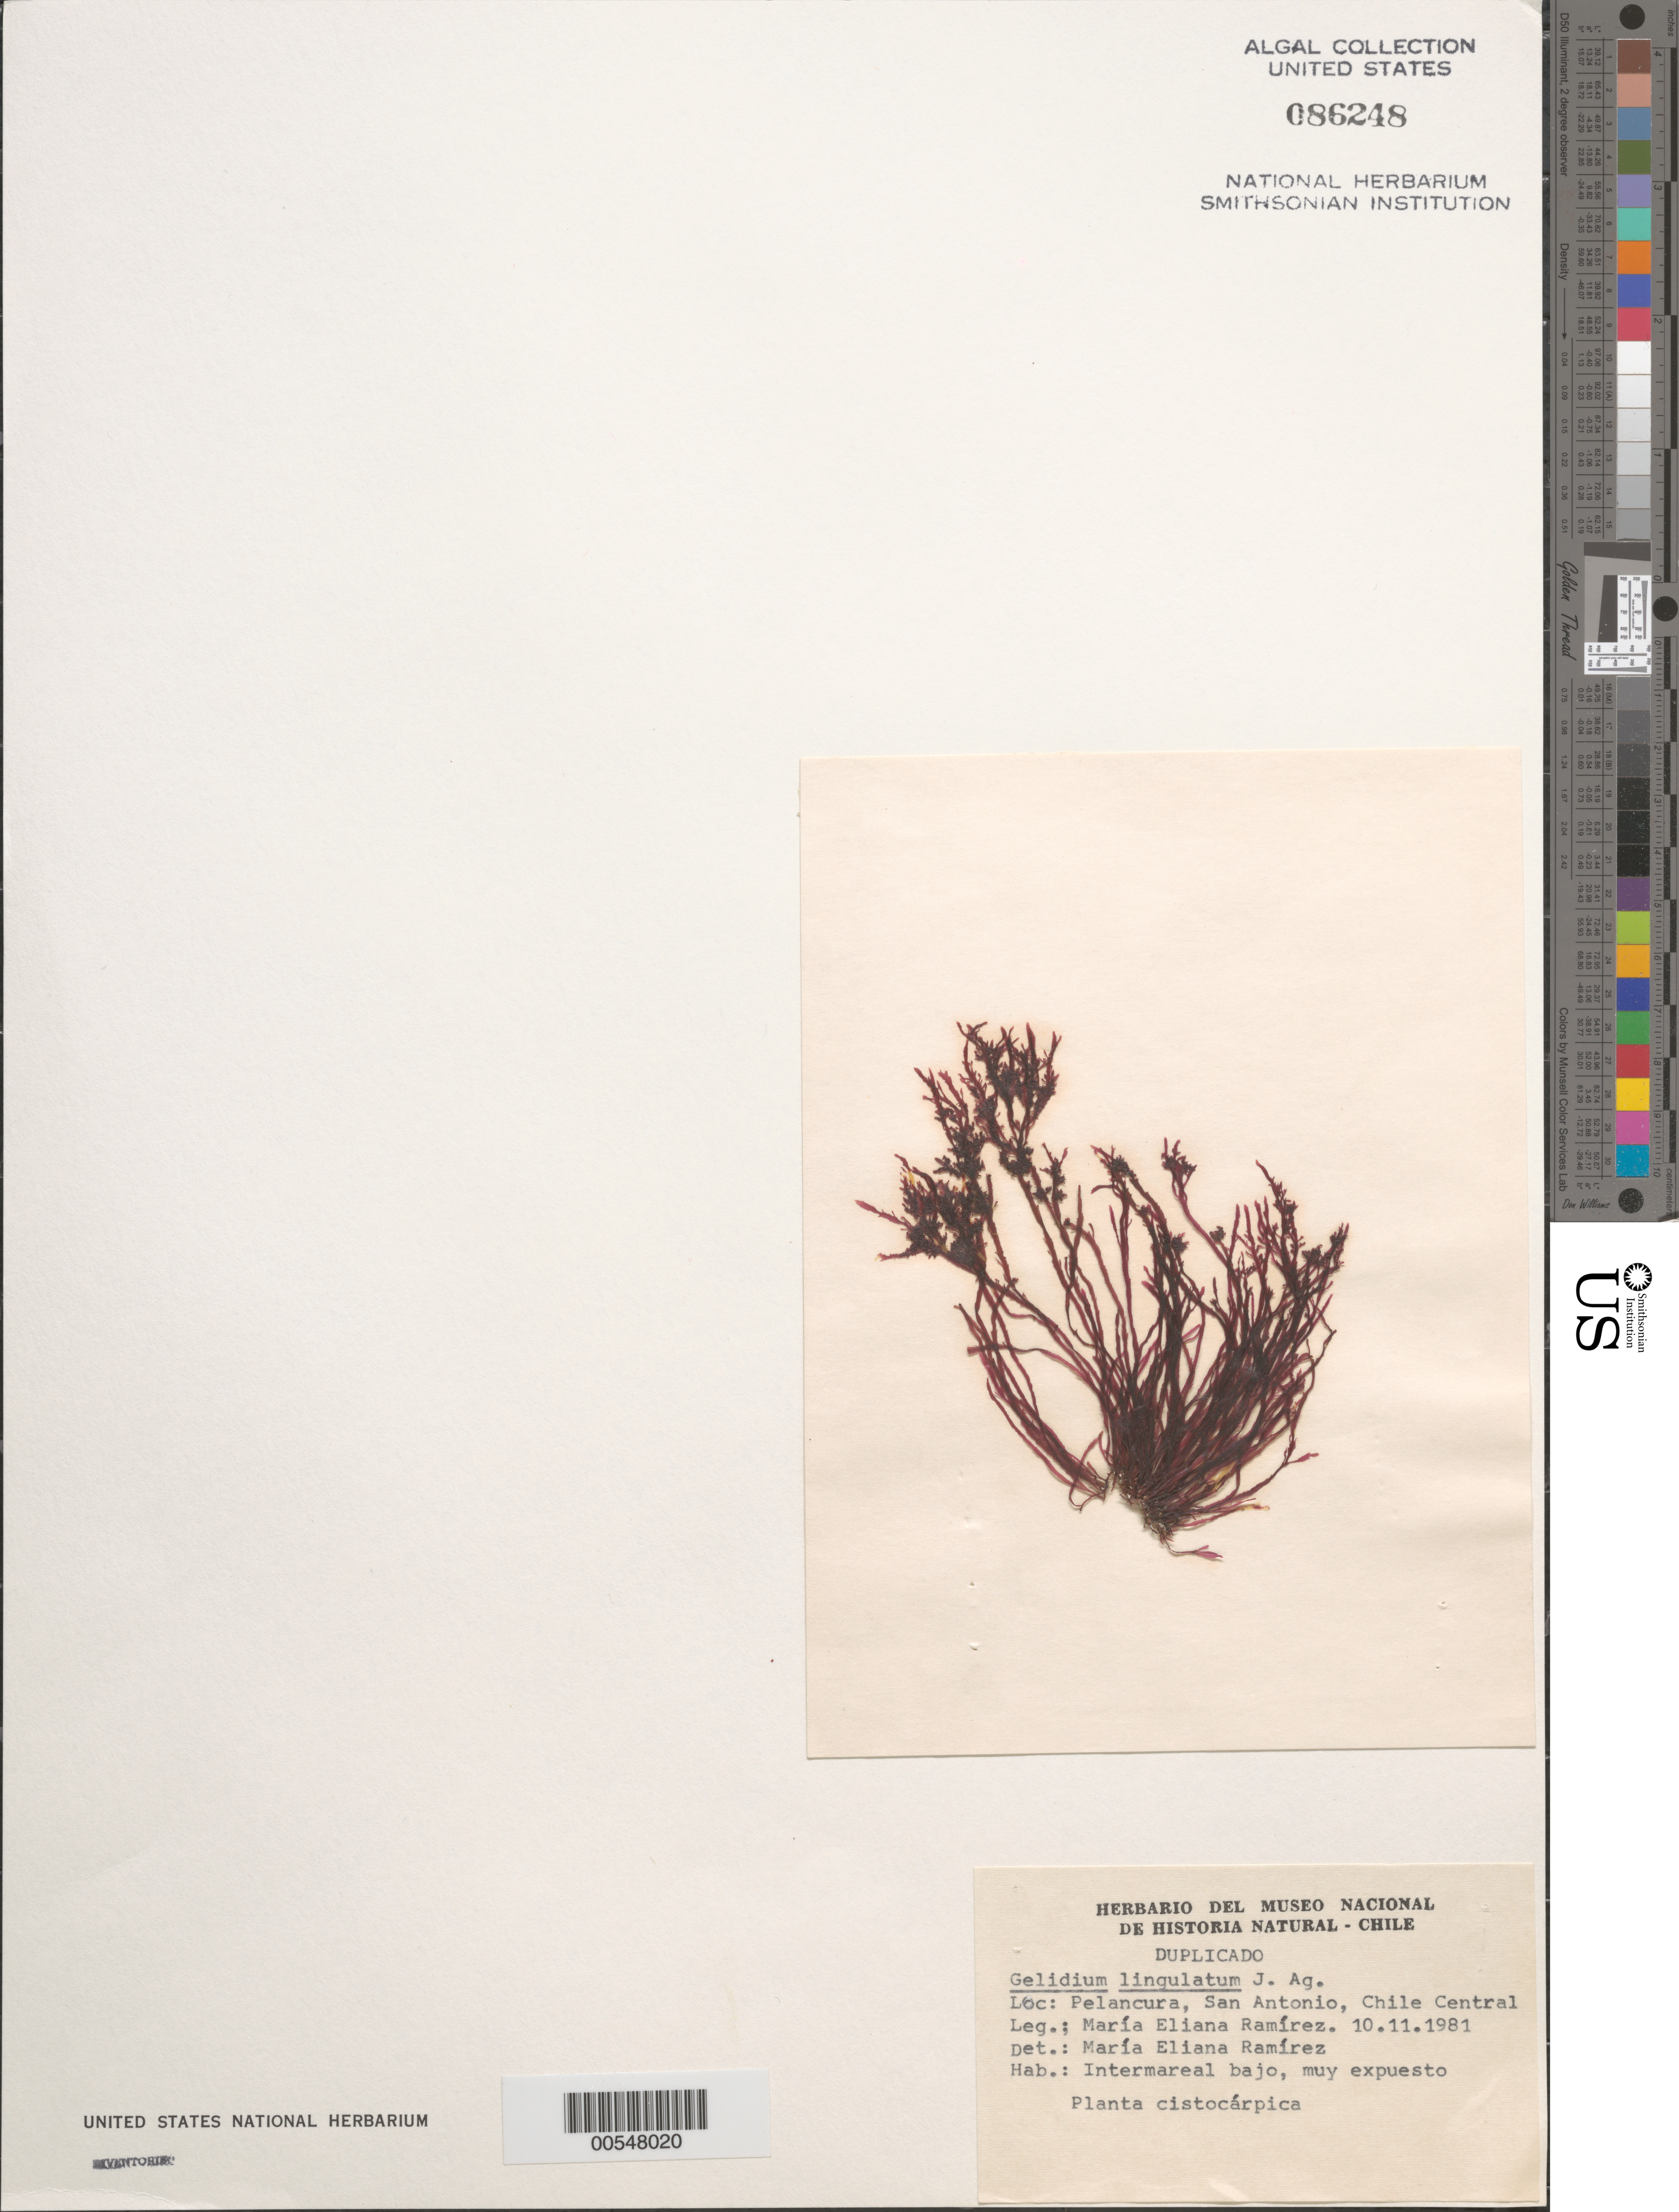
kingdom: Plantae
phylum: Rhodophyta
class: Florideophyceae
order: Gelidiales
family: Gelidiaceae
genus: Gelidium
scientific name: Gelidium lingulatum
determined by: Ramírez, M. E.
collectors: M. E. Ramirez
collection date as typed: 10 Nov 1981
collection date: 1981-11-10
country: Chile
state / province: Región Metropolitana (RM)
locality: Pelancura, san antonio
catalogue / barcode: US 86248